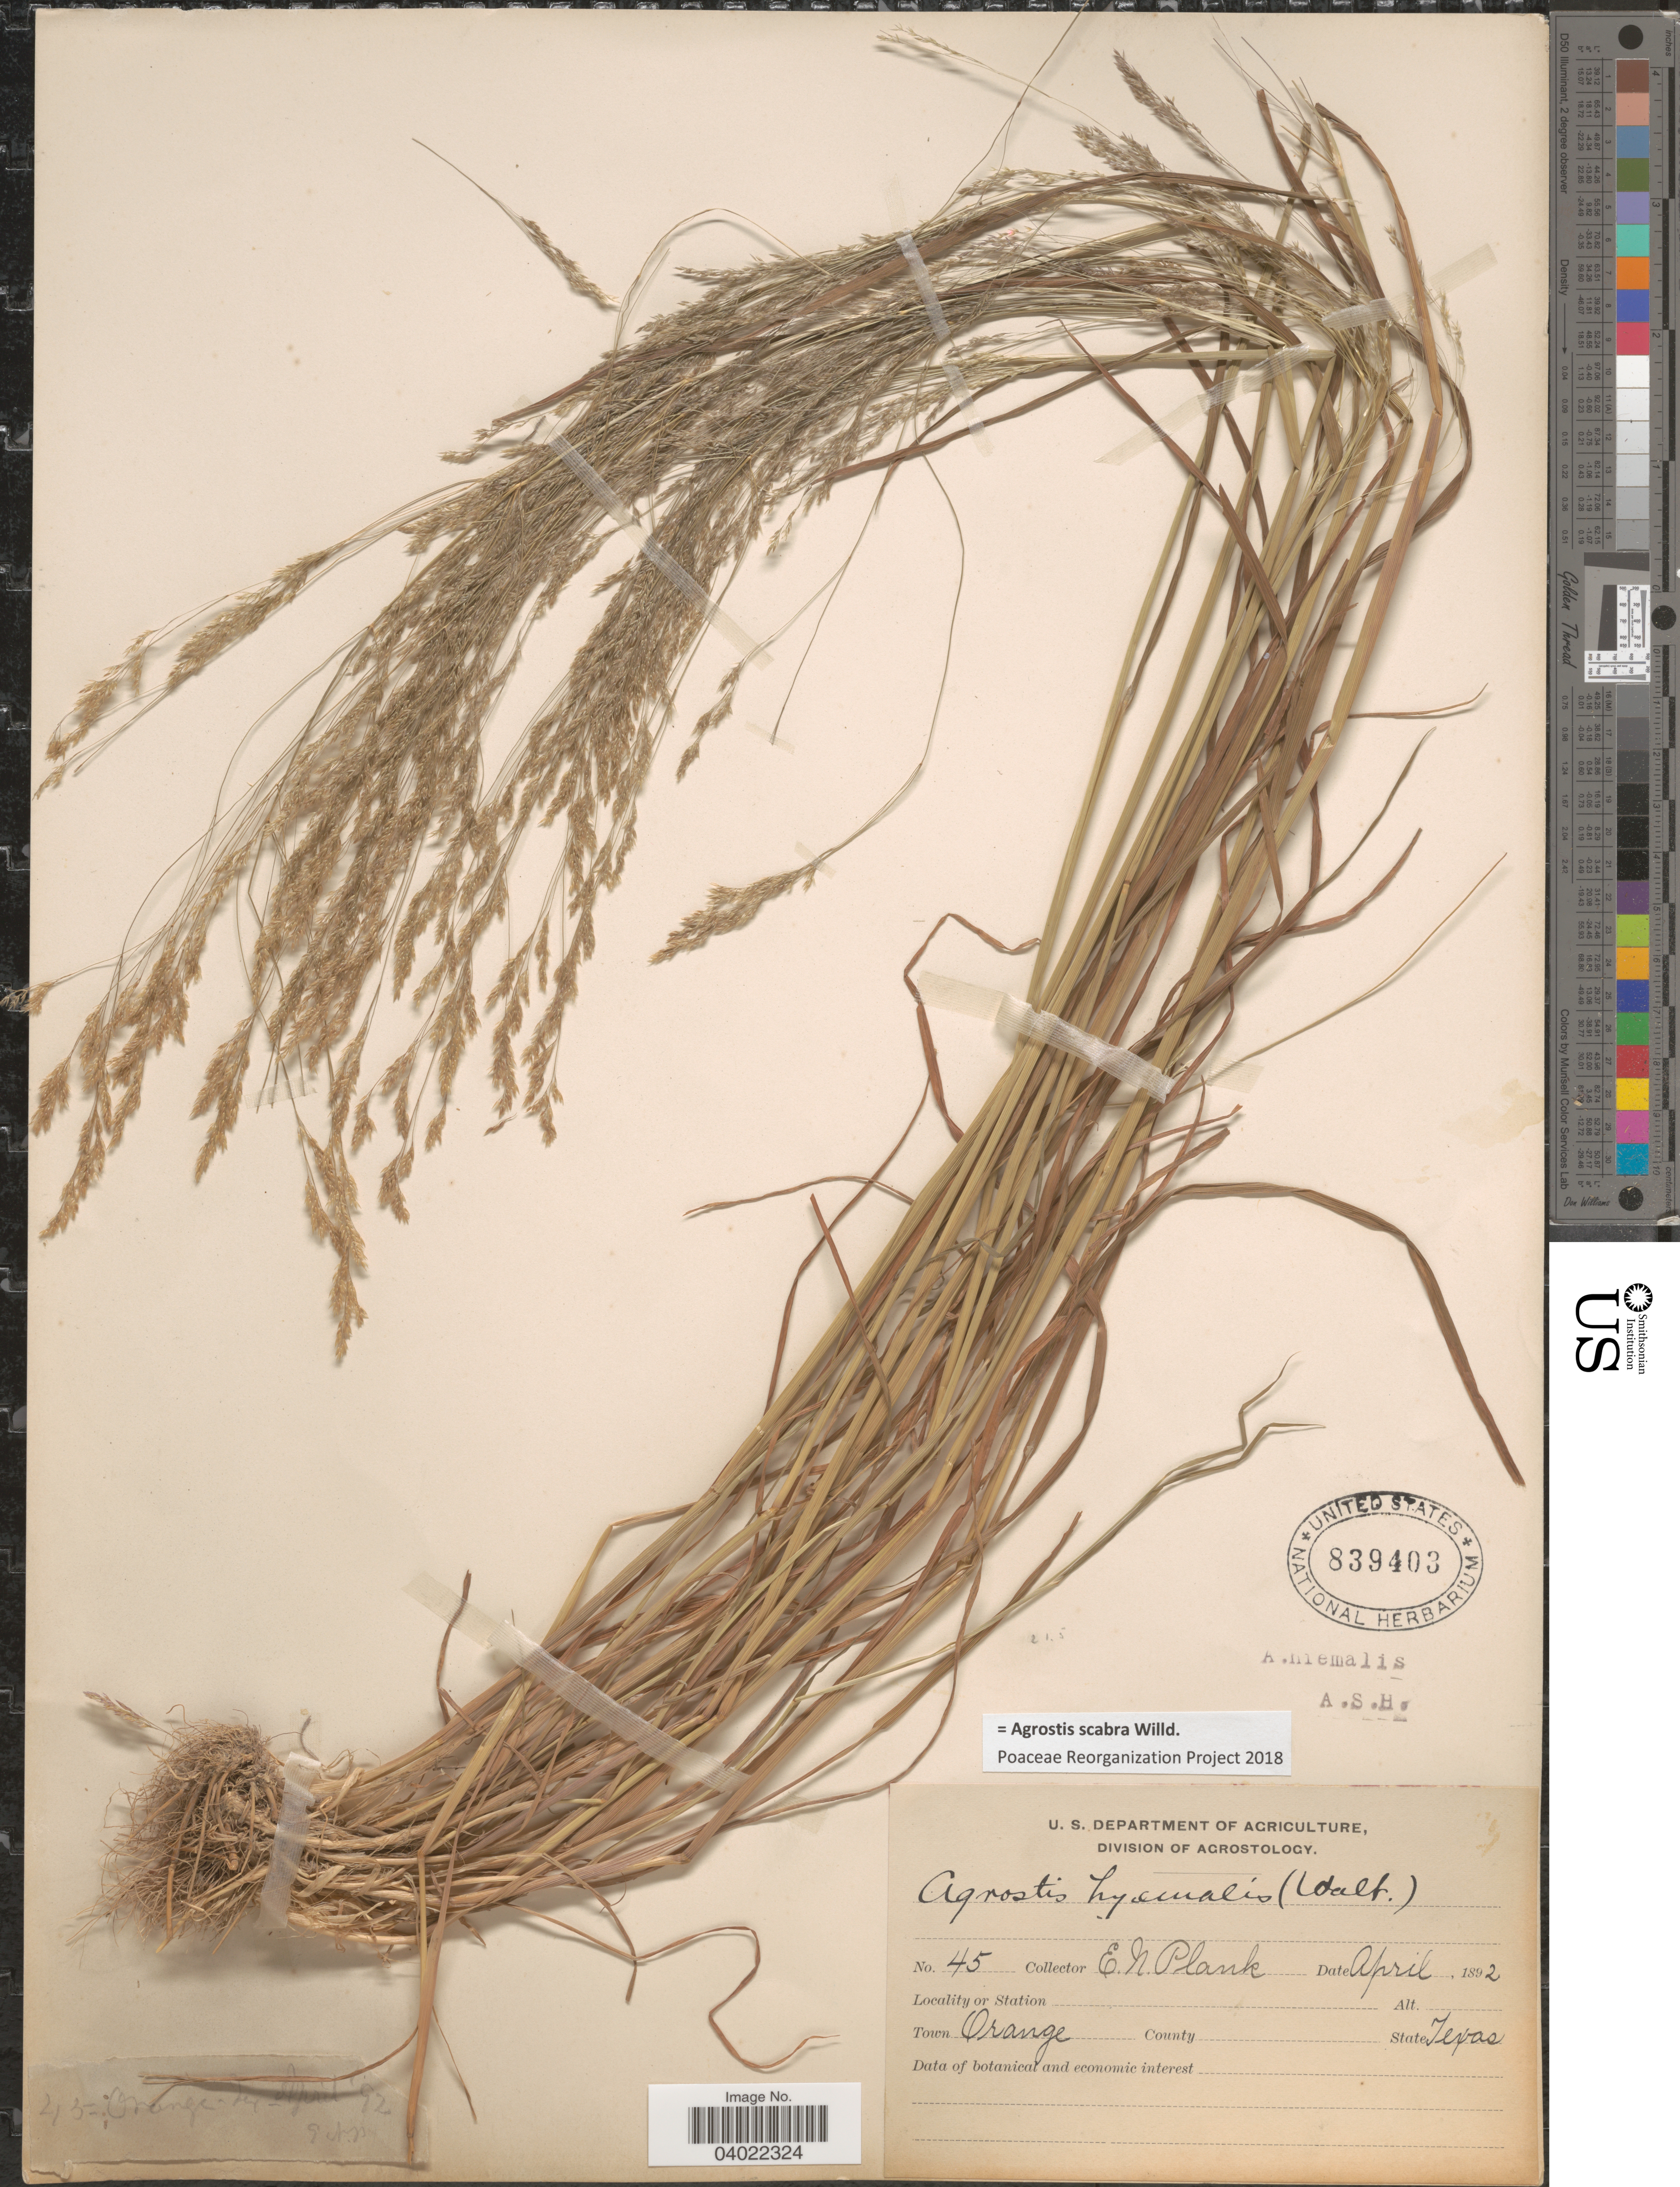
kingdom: Plantae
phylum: Tracheophyta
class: Liliopsida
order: Poales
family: Poaceae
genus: Agrostis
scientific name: Agrostis scabra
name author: Willd.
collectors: E. Plank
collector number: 45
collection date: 1892-04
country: United States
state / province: Texas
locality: Orange.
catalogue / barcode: US 839403